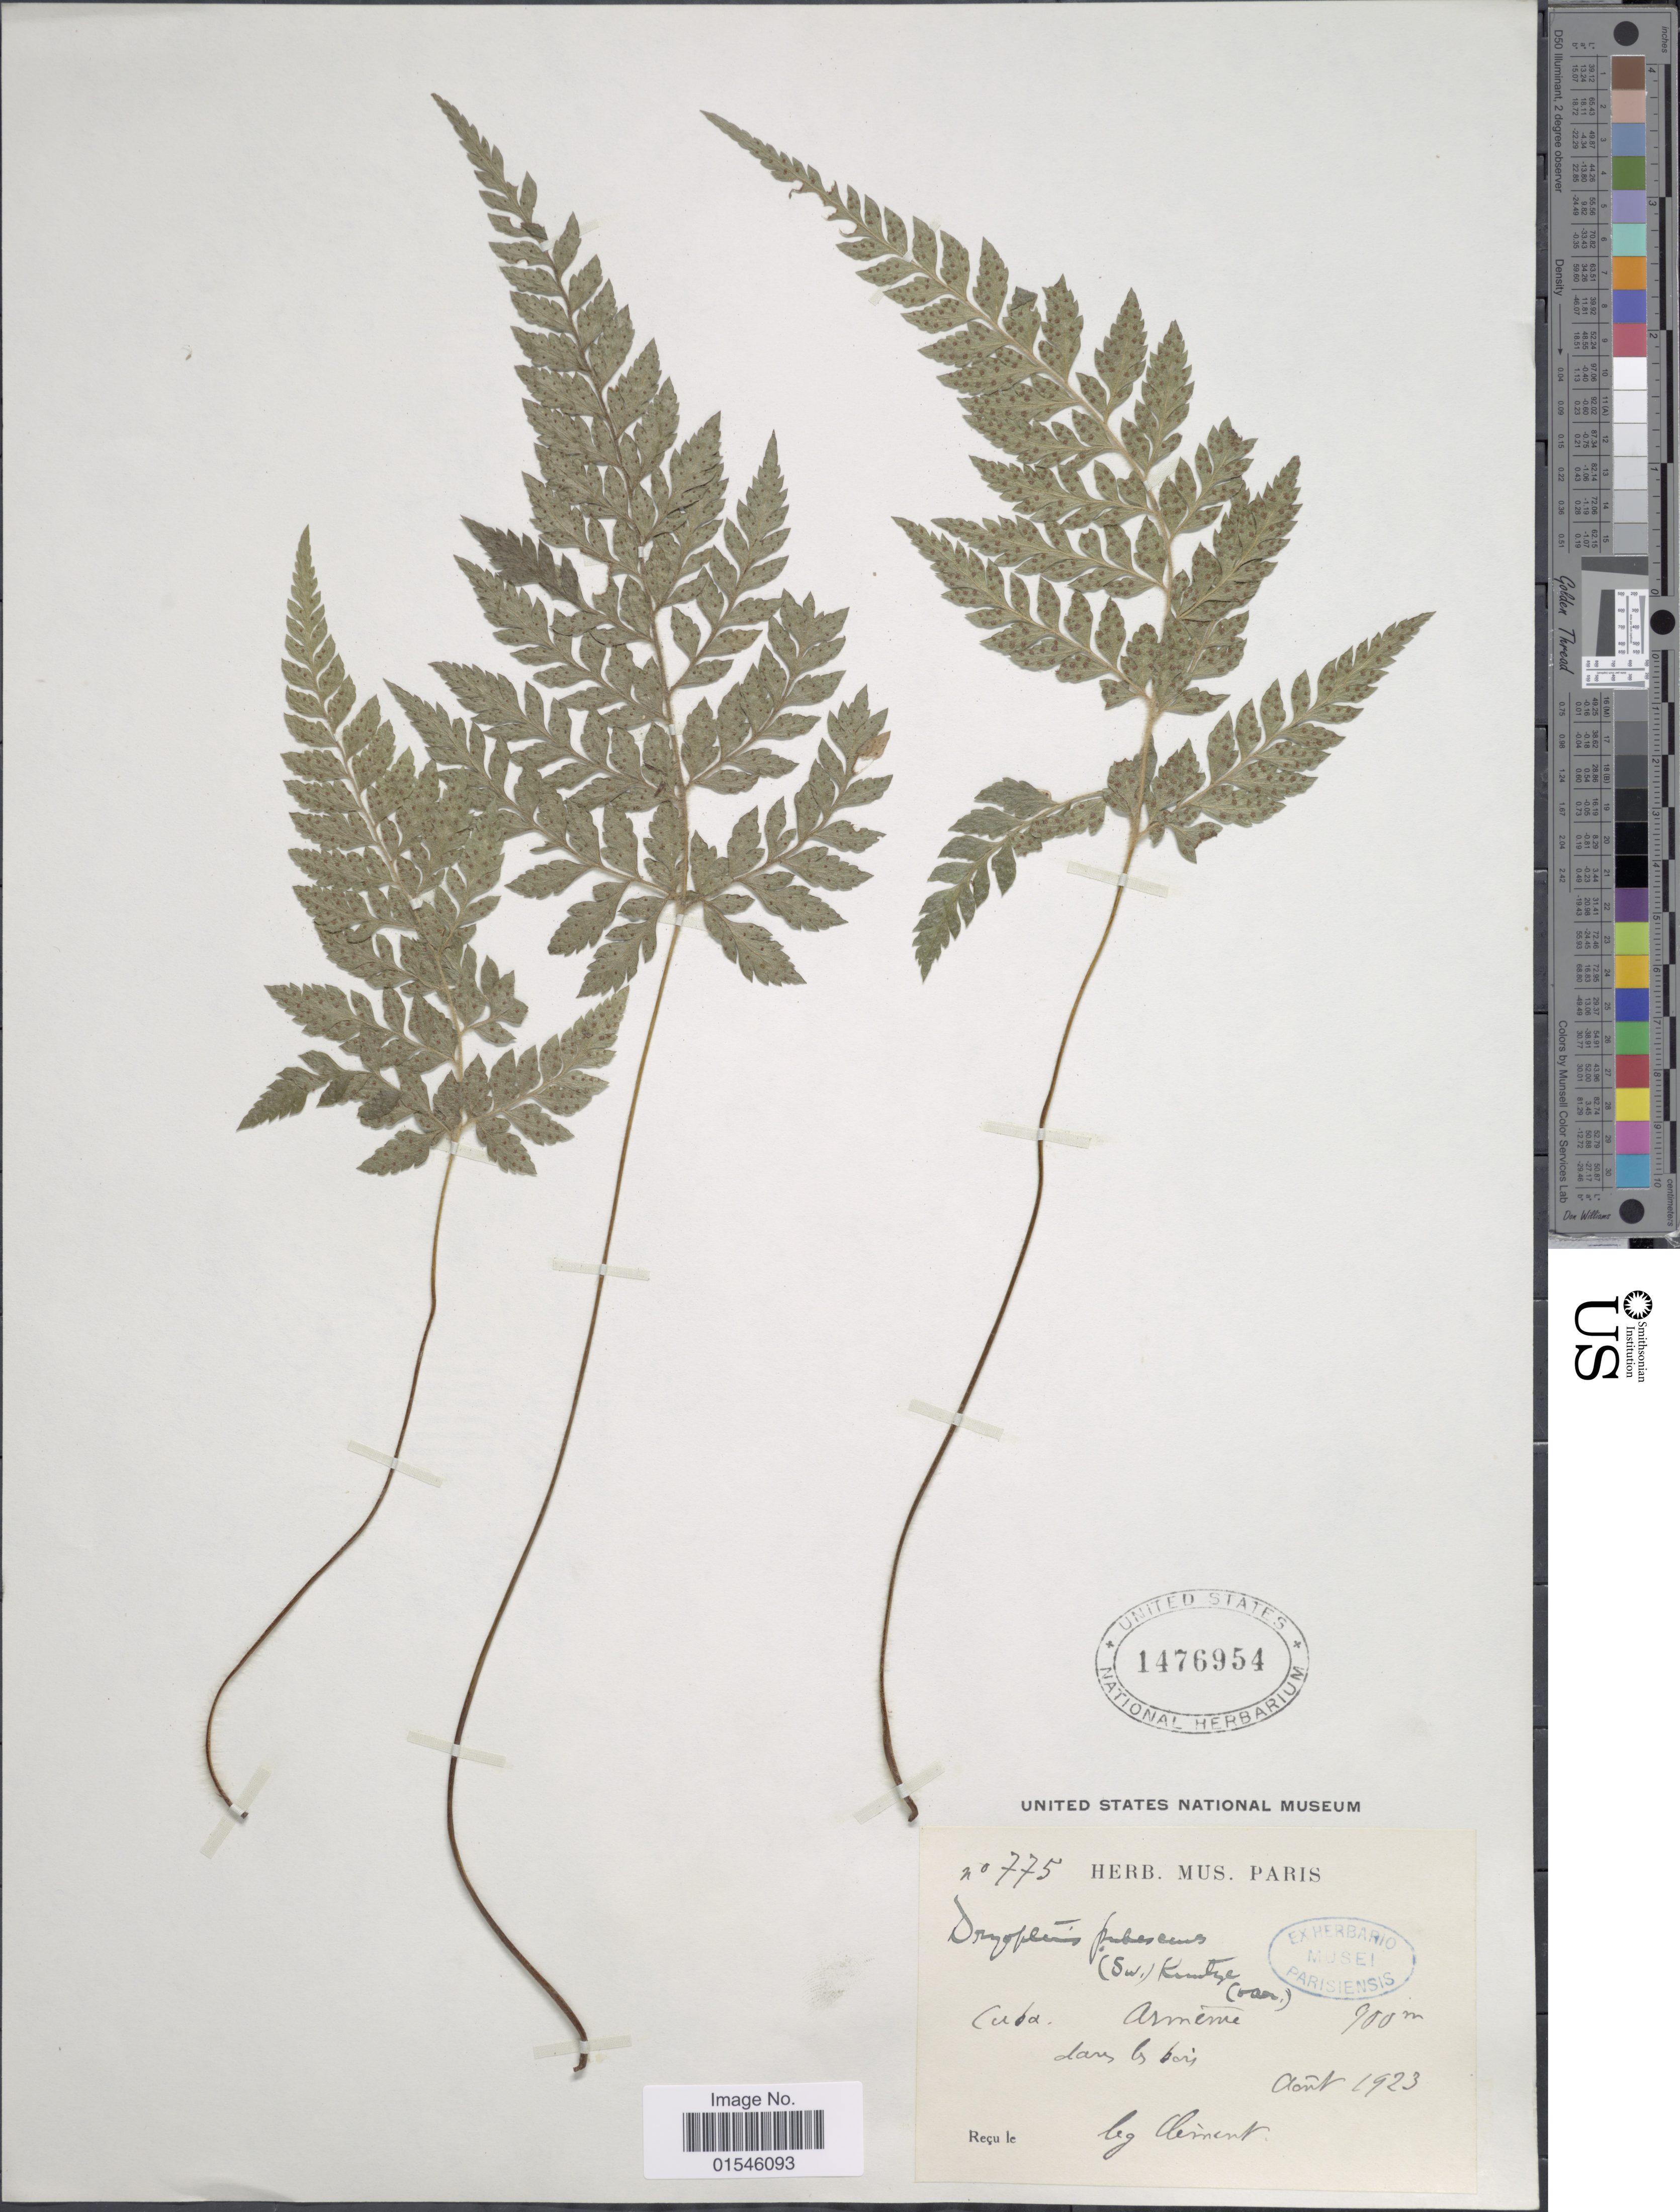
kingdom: Plantae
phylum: Tracheophyta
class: Polypodiopsida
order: Polypodiales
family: Dryopteridaceae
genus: Polystichopsis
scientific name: Polystichopsis pubescens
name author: (L.) C.V. Morton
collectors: -. Clement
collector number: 775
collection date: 1923-08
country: Cuba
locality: Armenie dans le bois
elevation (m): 700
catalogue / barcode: US 1476954